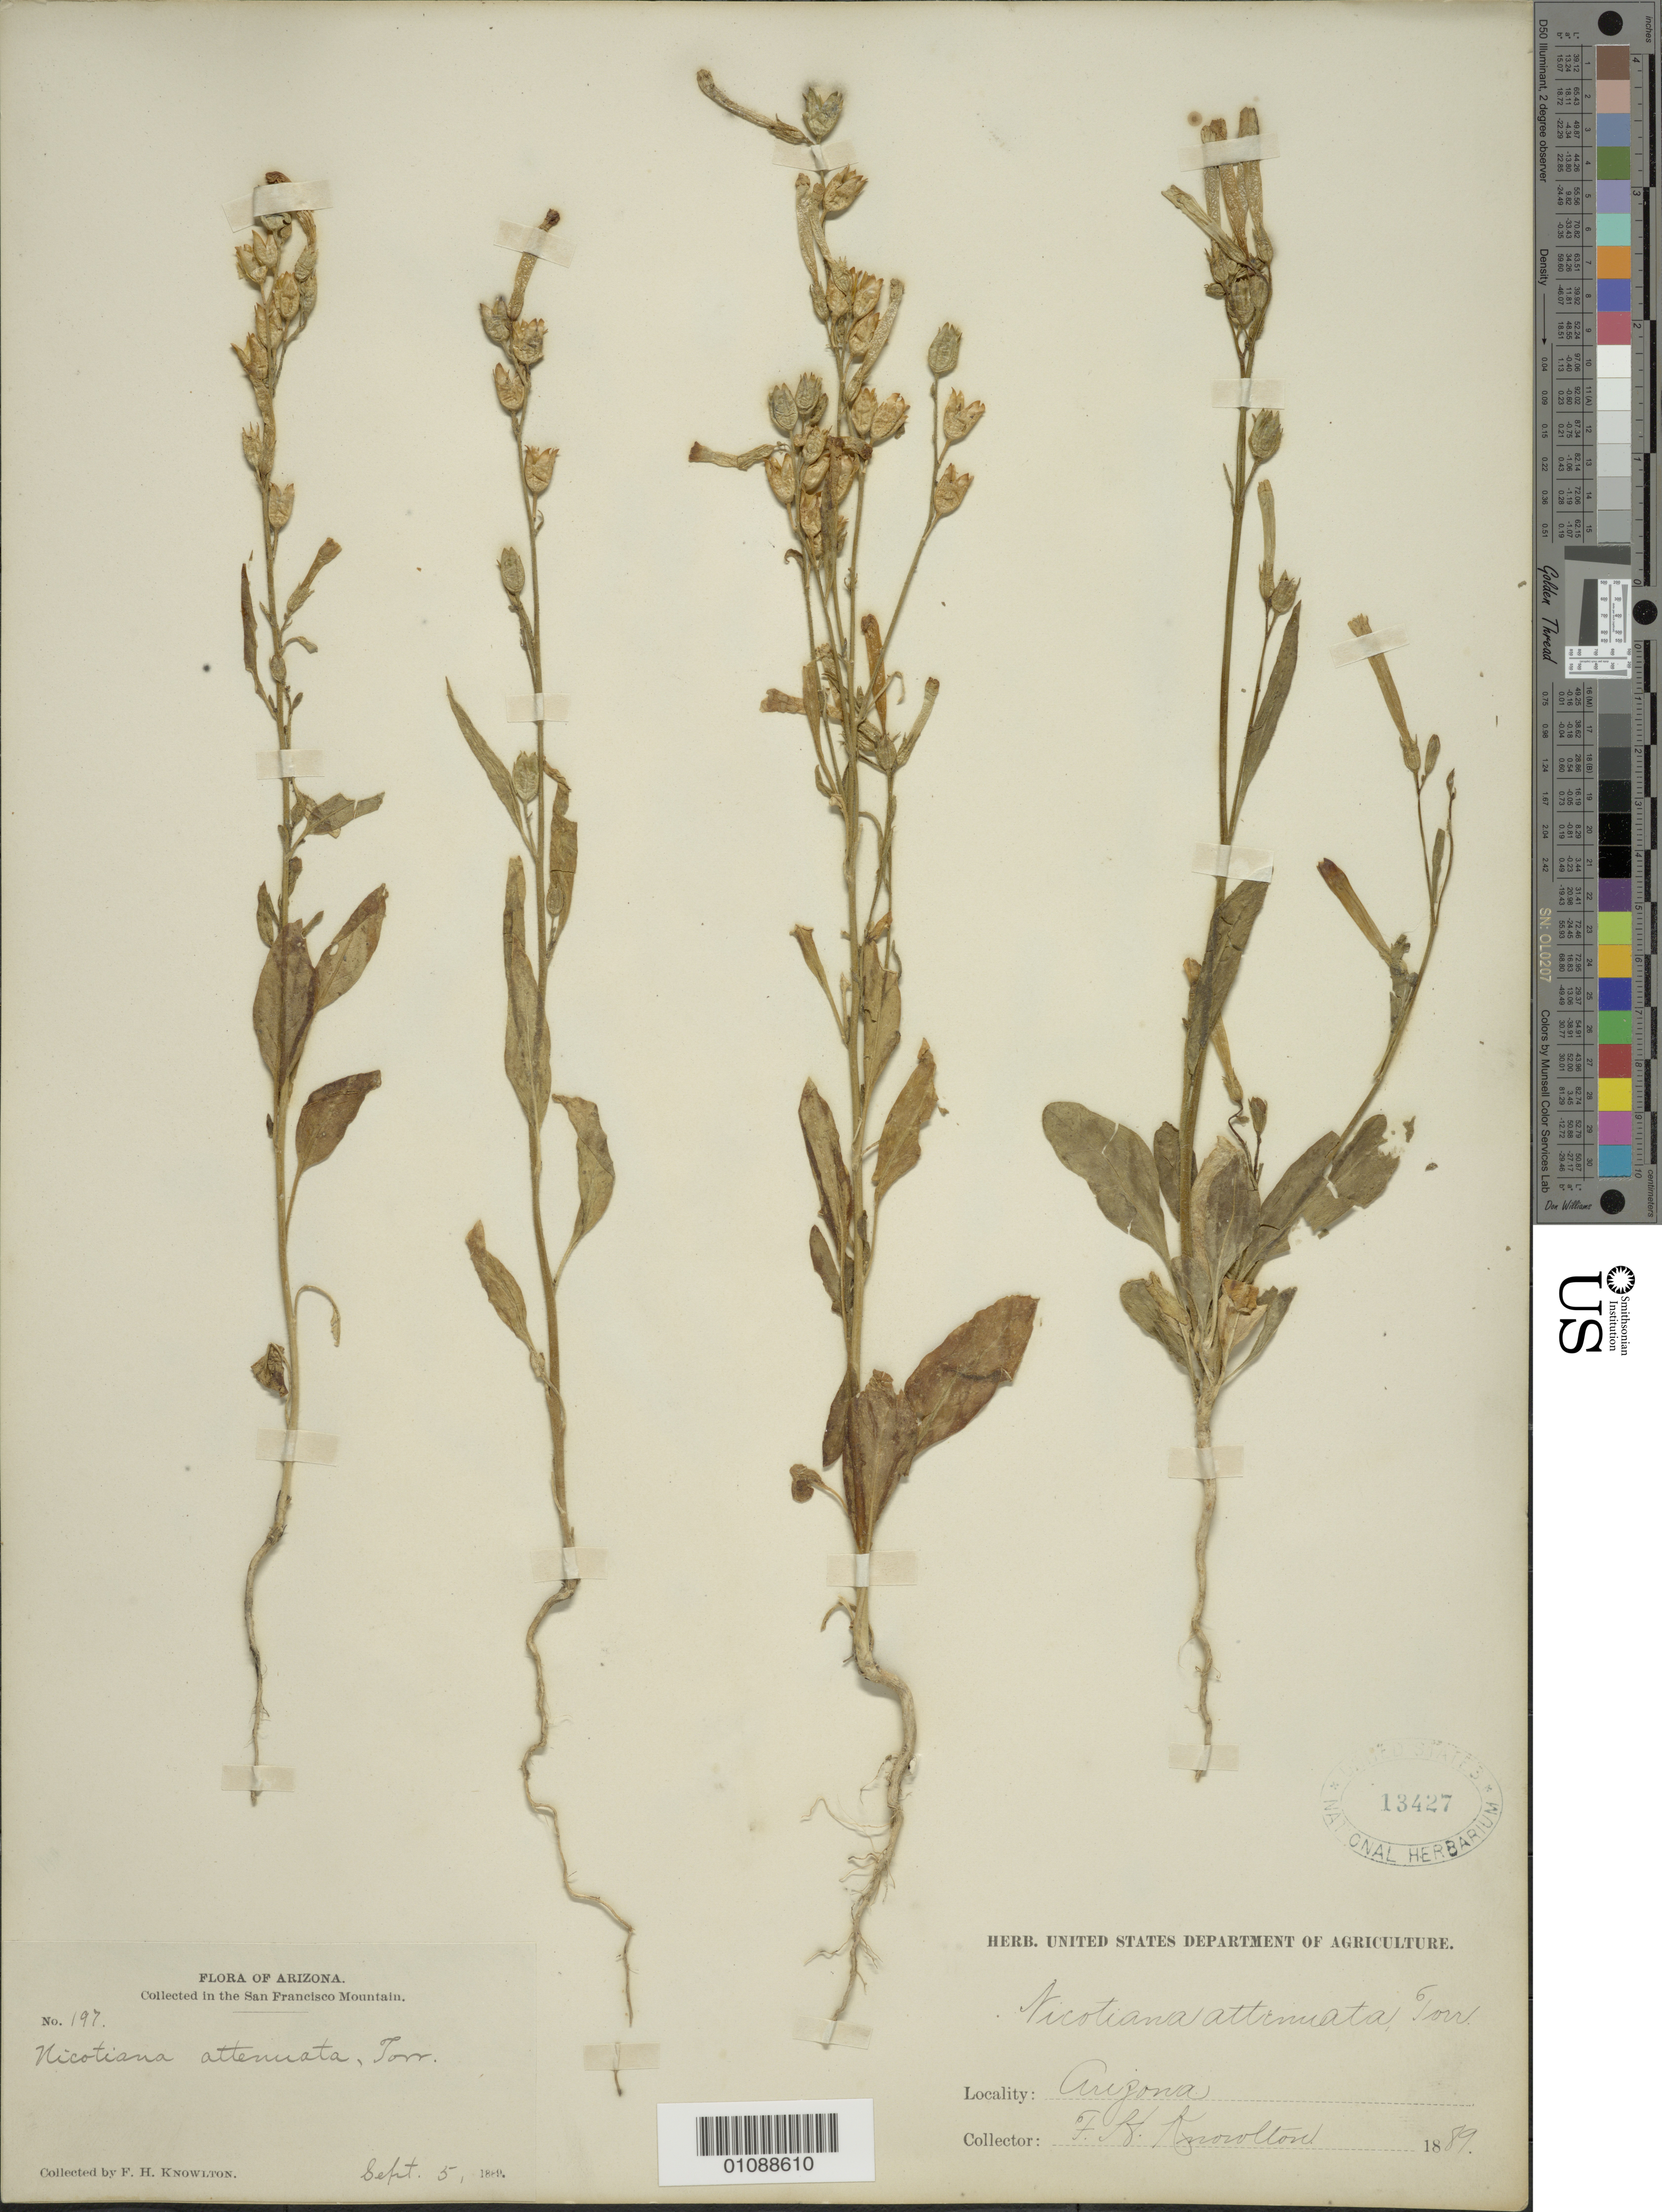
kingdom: Plantae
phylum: Tracheophyta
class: Magnoliopsida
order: Solanales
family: Solanaceae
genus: Nicotiana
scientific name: Nicotiana attenuata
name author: Torr. ex S. Watson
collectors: F. H. Knowlton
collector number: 197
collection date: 1889-09-05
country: United States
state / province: Arizona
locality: In the San Francisco Mountain.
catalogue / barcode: US 13427